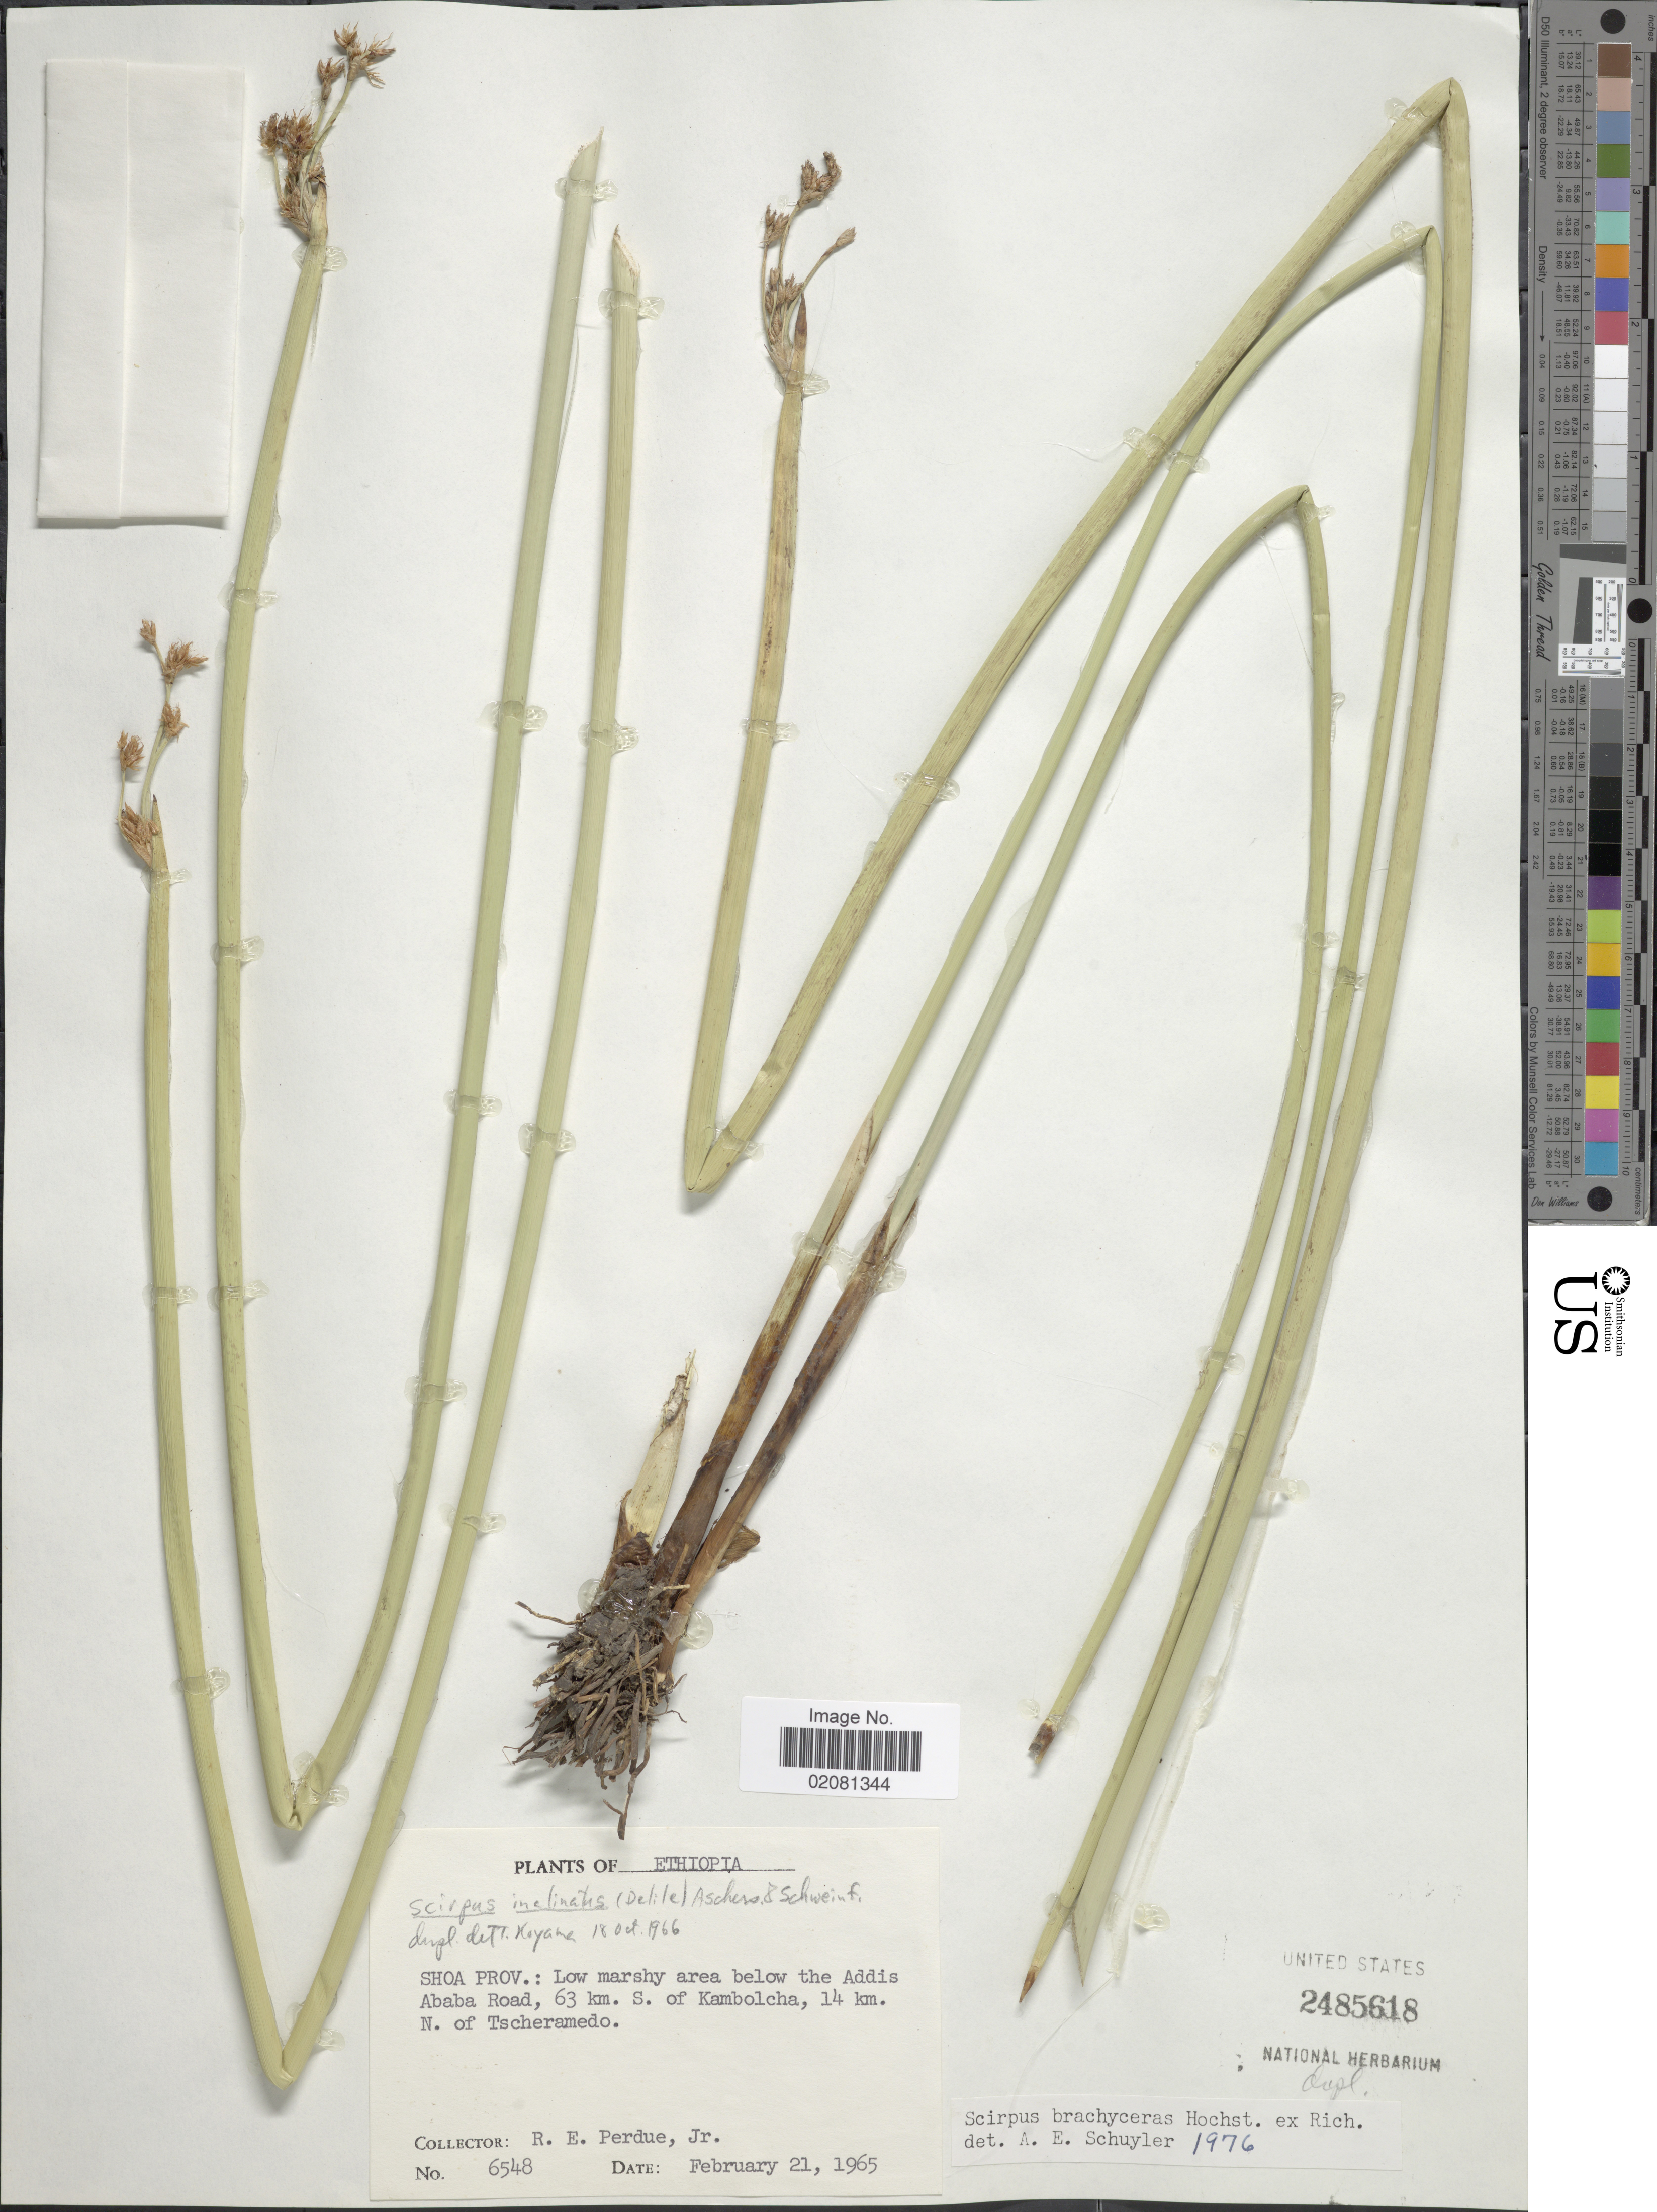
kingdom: Plantae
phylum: Tracheophyta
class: Liliopsida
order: Poales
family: Cyperaceae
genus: Schoenoplectus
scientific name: Schoenoplectus corymbosus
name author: (Roth ex Roem. & Schult.) J. Raynal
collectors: R. E. Perdue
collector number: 6548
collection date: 1965-02-21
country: Ethiopia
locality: Shoa Prov.: low marshy area below the Addis Ababa Road, 63 km. S. of Kambolcha, 14km. N. of Tscheramedo.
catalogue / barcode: US 2485618